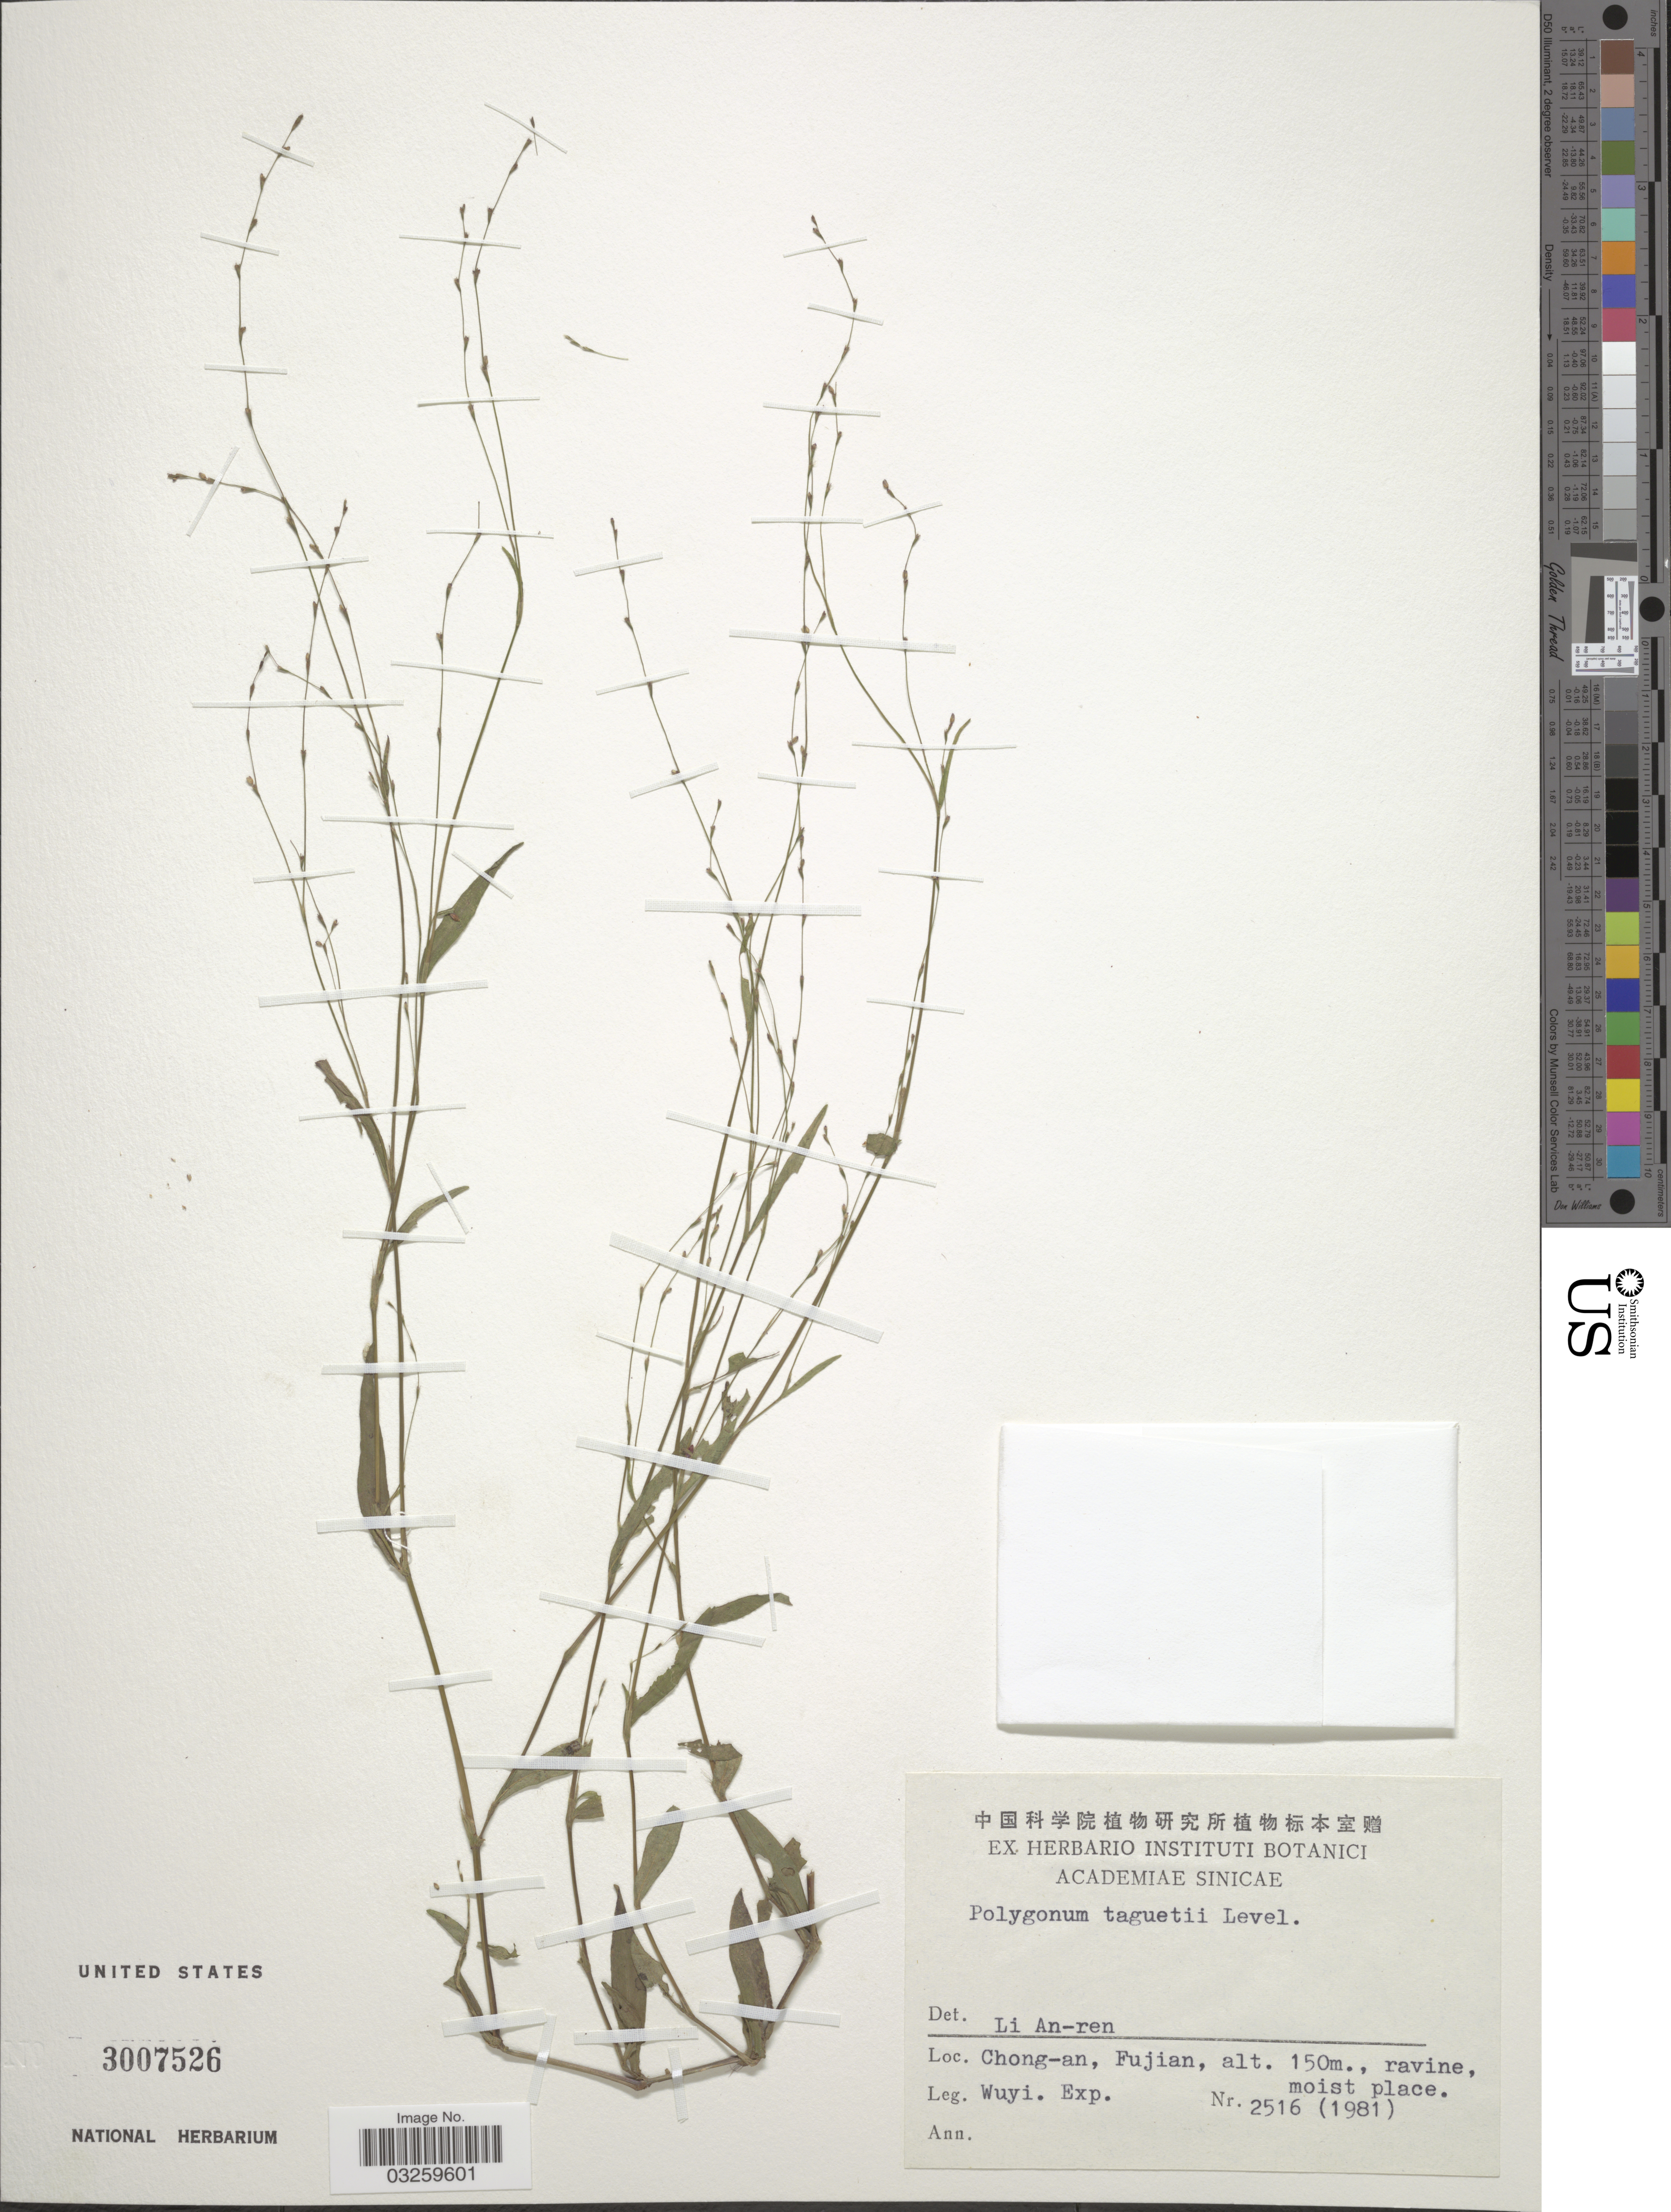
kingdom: Plantae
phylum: Tracheophyta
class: Magnoliopsida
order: Caryophyllales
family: Polygonaceae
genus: Polygonum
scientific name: Polygonum taquetii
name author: H. Lév.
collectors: Wuyi. Exped.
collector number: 2516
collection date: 1981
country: China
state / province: Fujian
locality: Chong-an, Fujian.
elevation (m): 150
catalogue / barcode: US 3007526